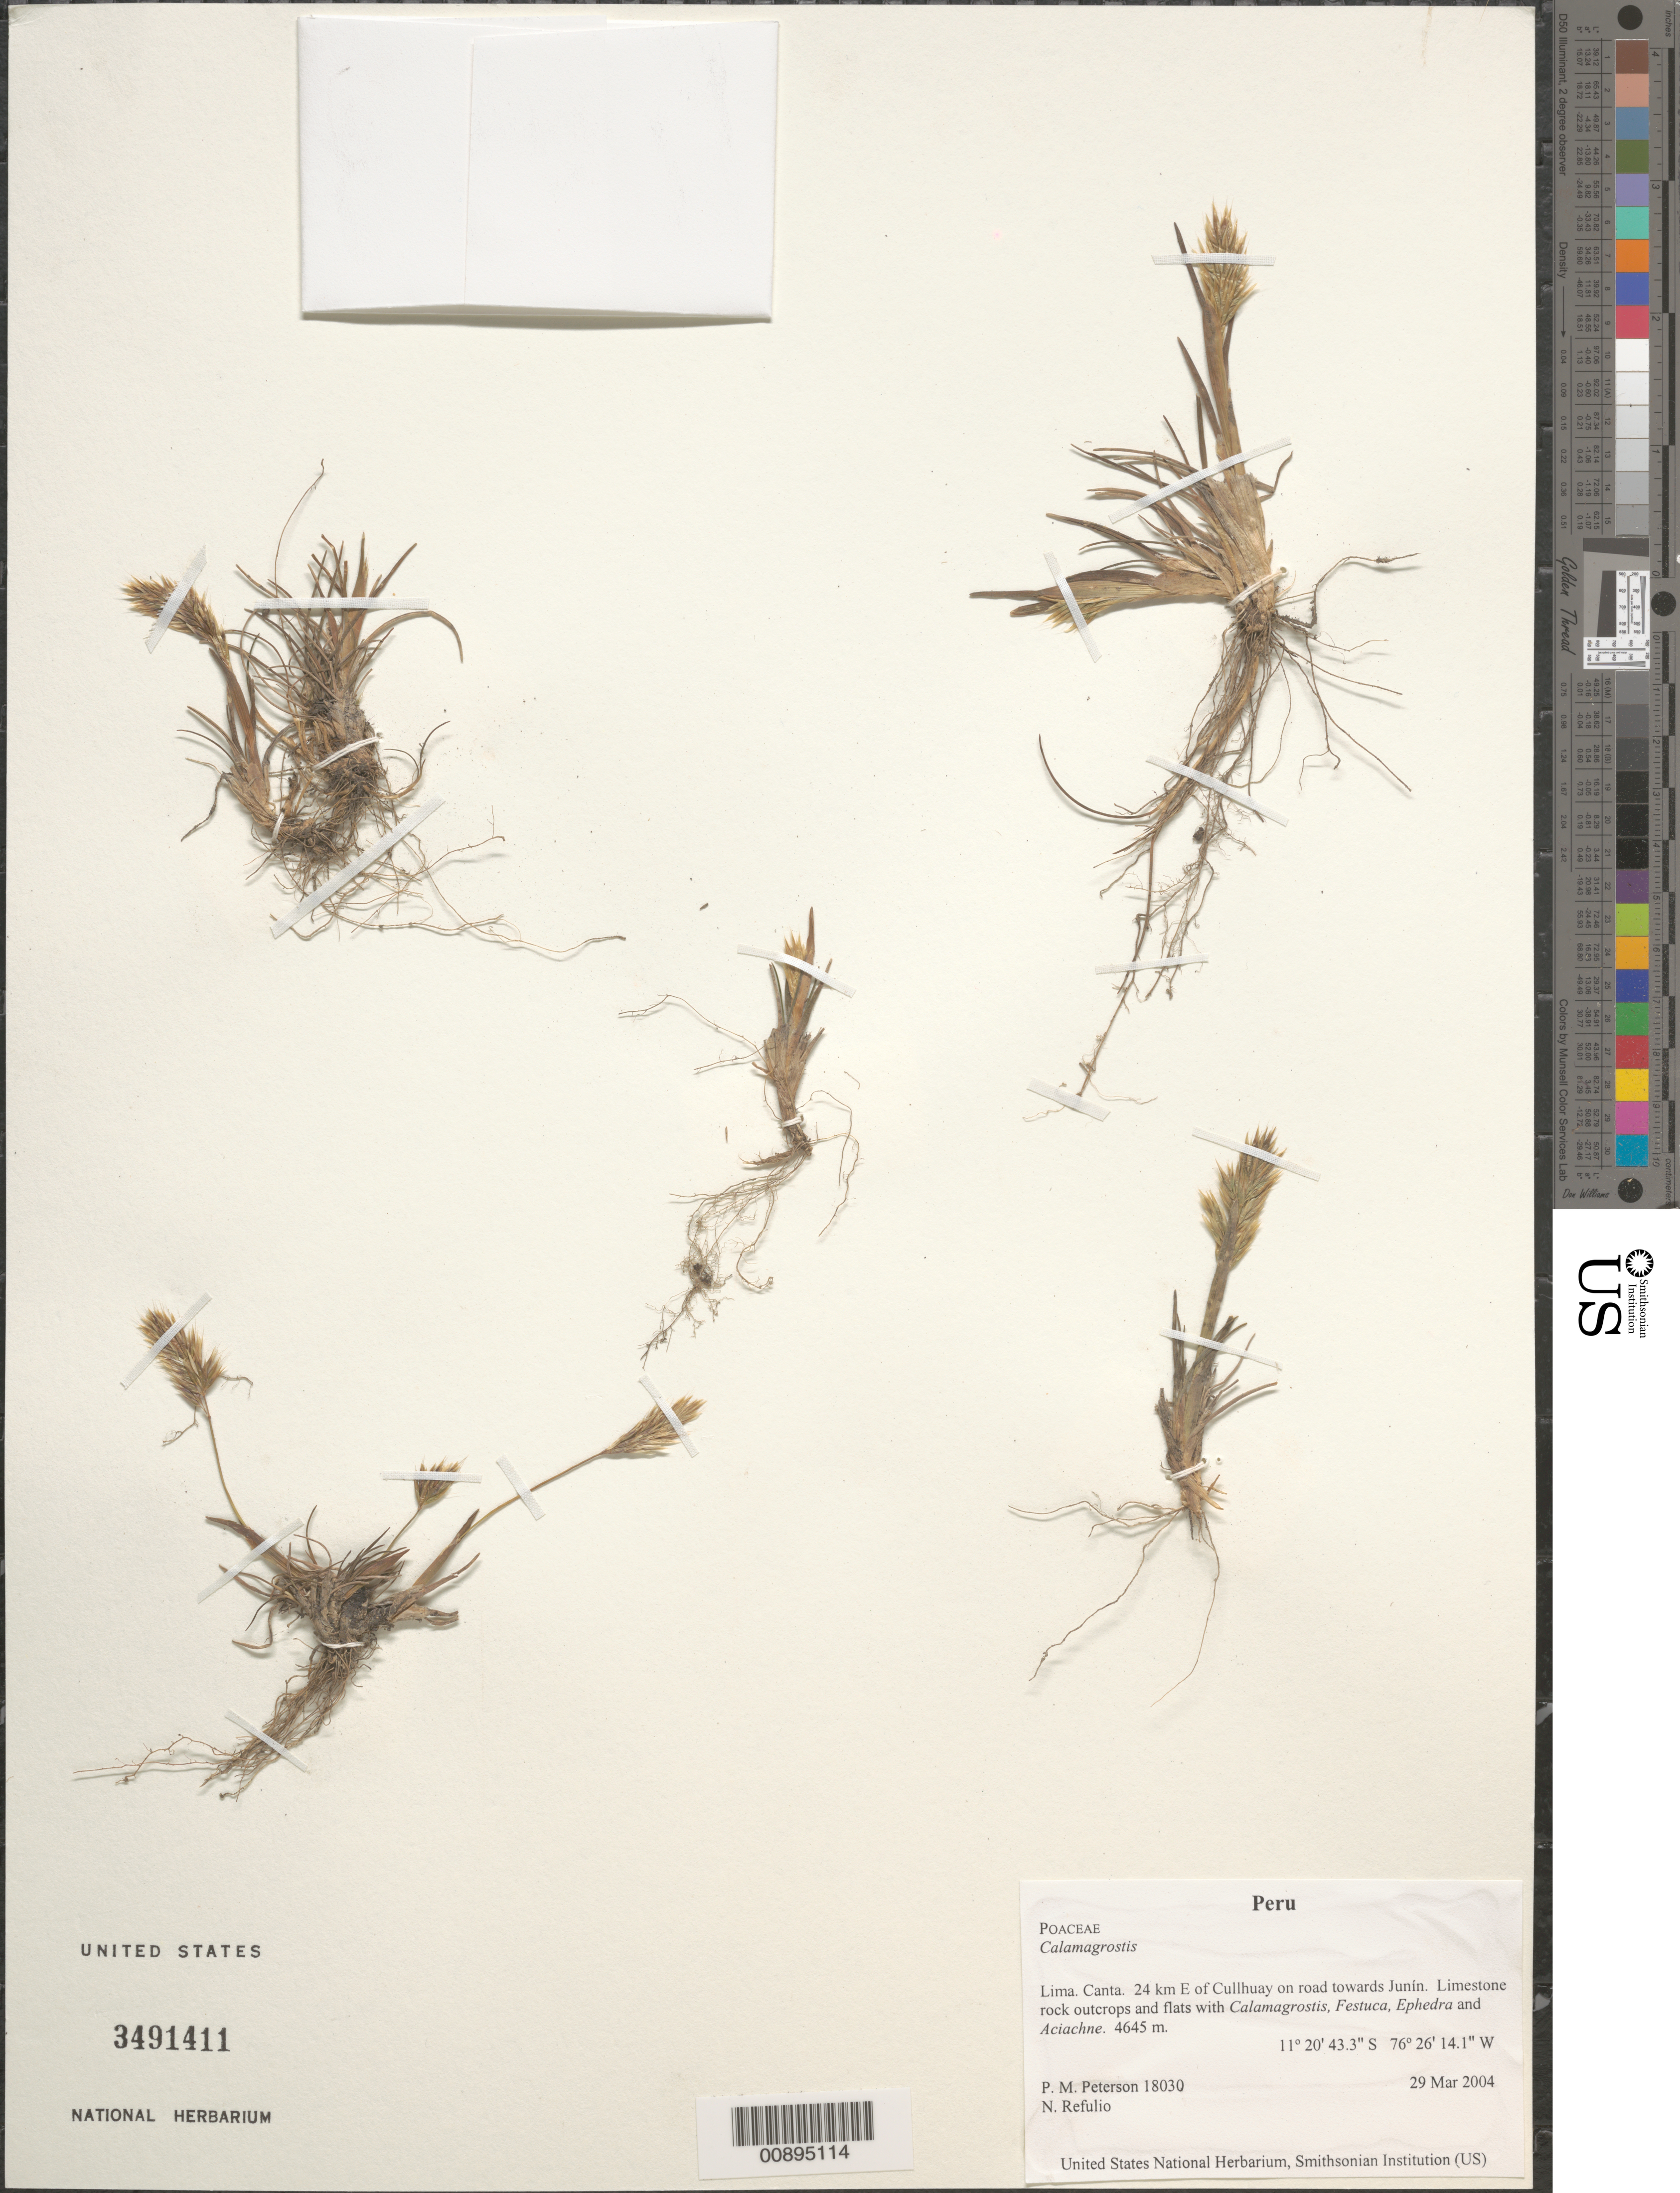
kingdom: Plantae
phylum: Tracheophyta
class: Liliopsida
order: Poales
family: Poaceae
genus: Calamagrostis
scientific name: Calamagrostis sp.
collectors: P. M. Peterson & N. Refulio-Rodríguez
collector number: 18030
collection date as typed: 29 Mar 2004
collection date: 2004-03-29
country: Peru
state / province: Lima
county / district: Canta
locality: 24 km E of Cullhuay on road towards Junín. Limestone rock outcrops and flats with Calamagrostis, Festuca, Ephedra and Aciachne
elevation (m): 4645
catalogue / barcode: US 3491411